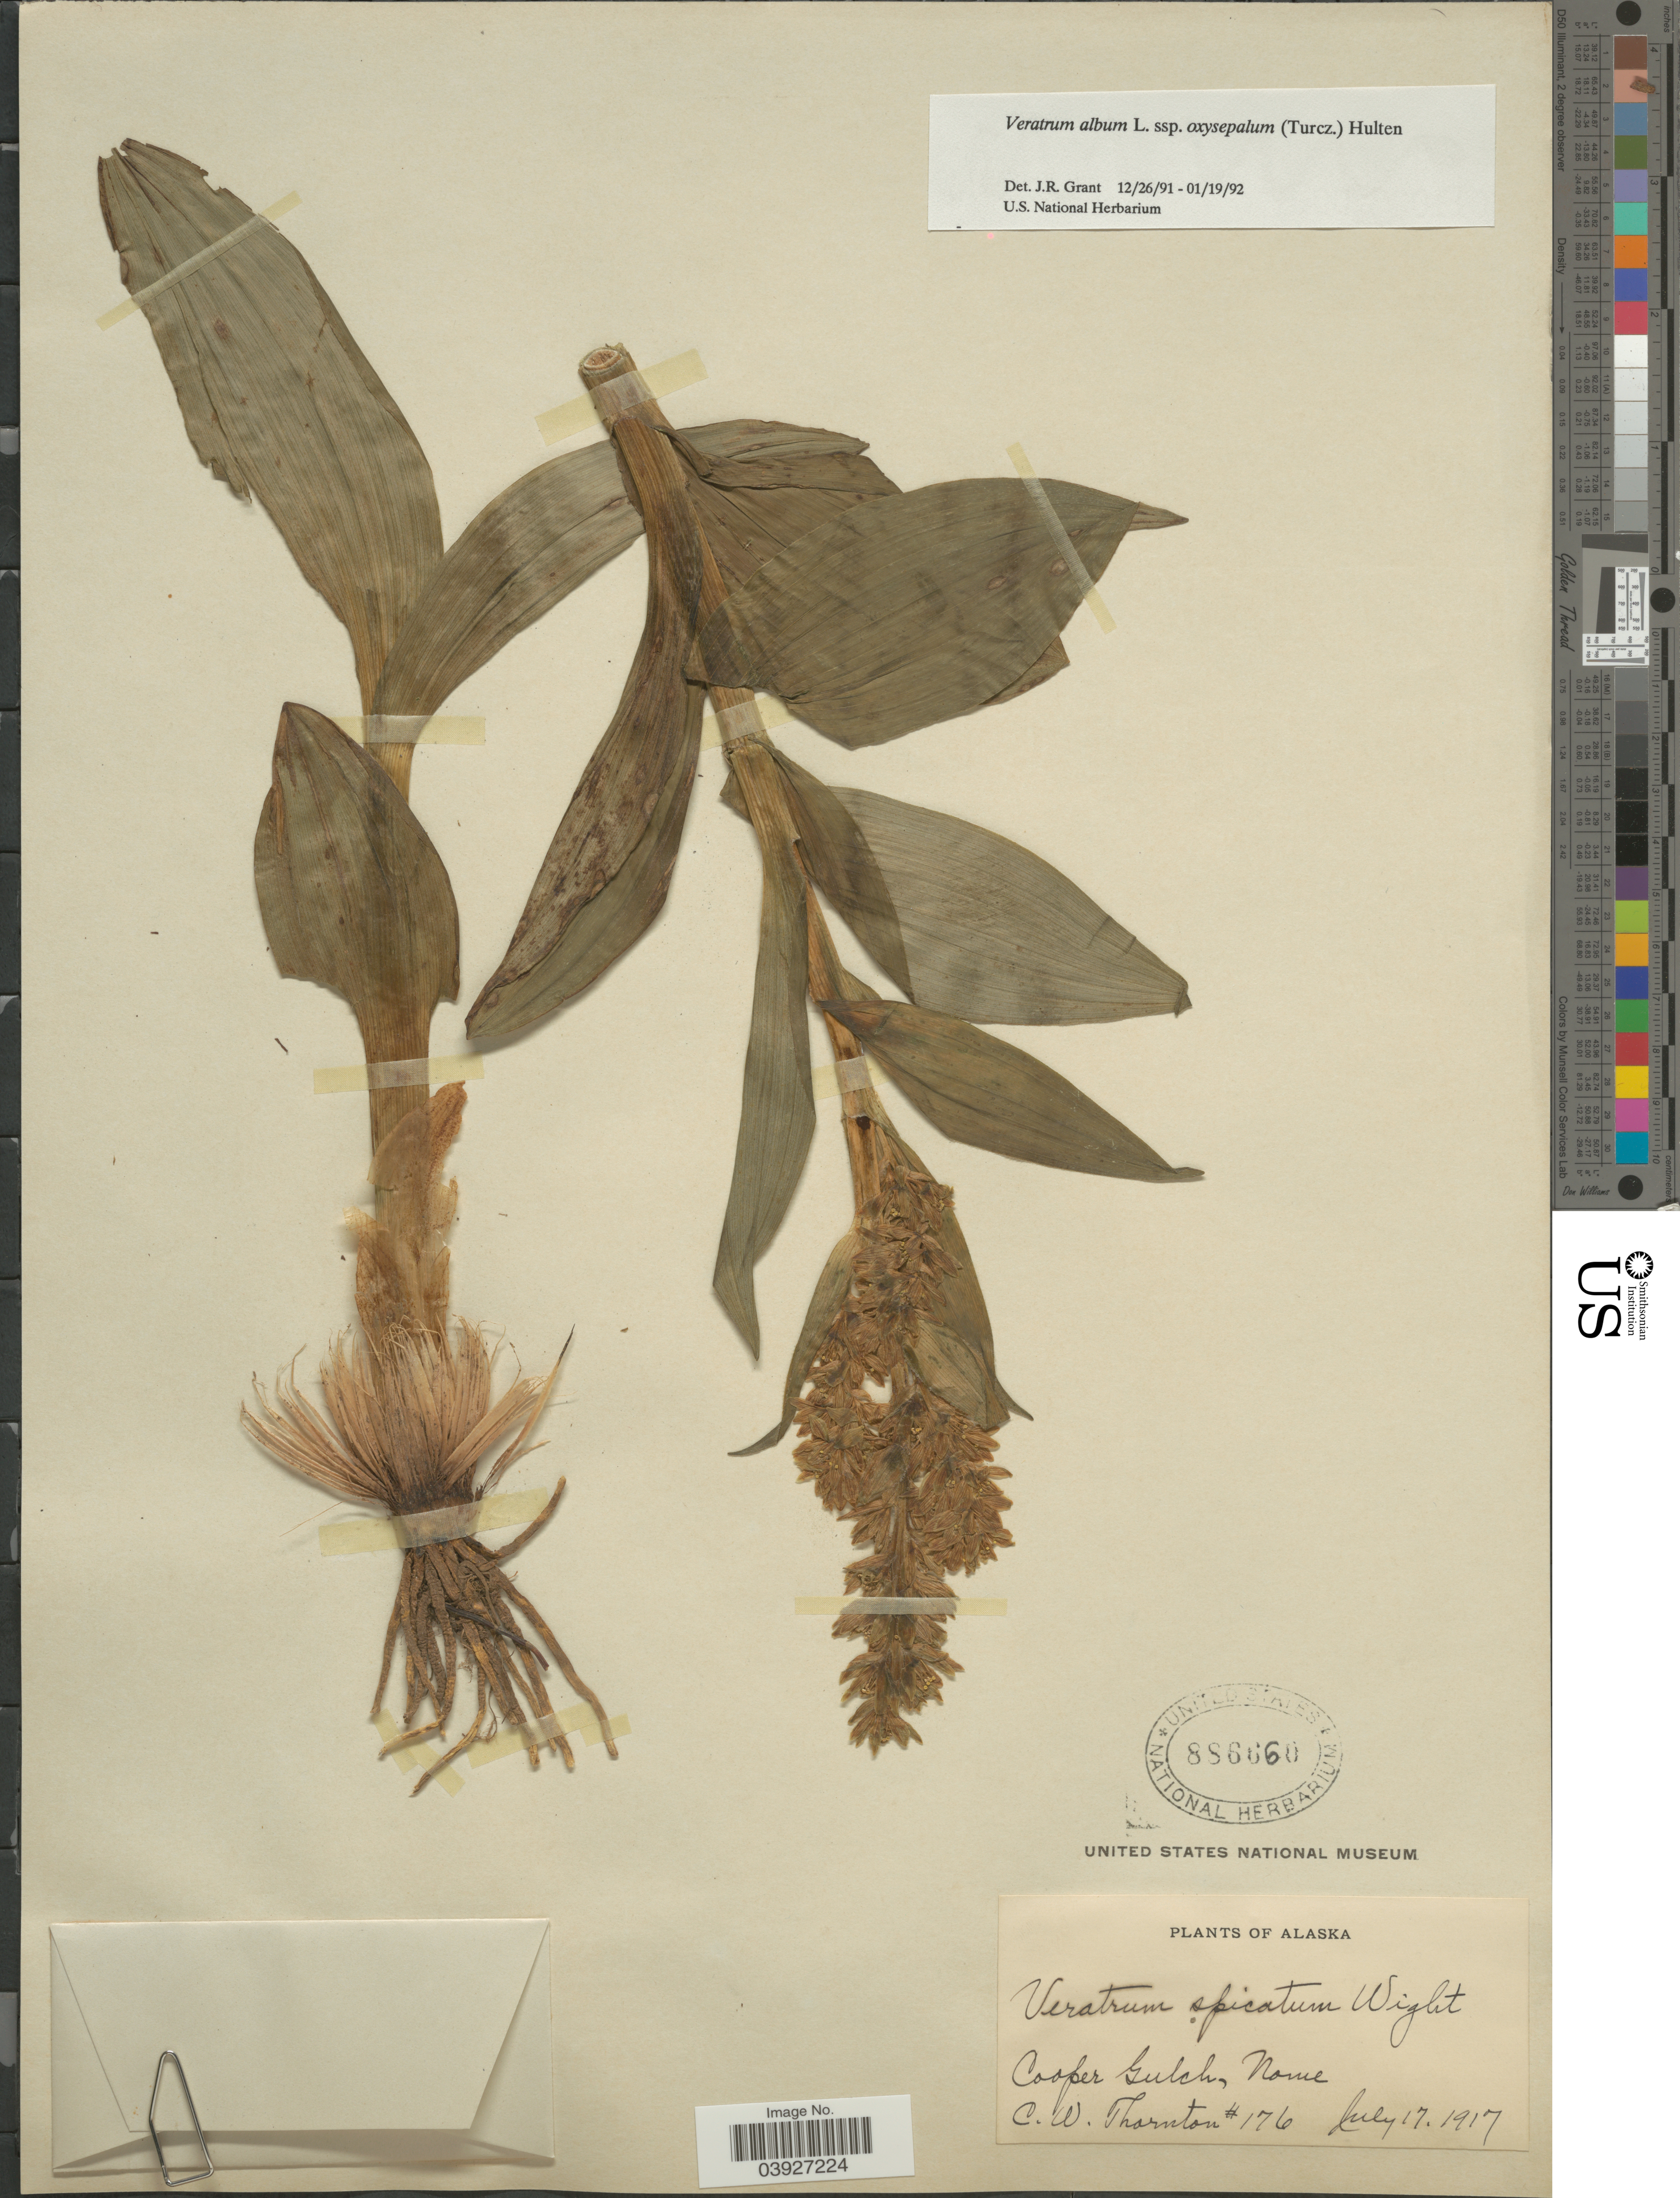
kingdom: Plantae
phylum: Tracheophyta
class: Liliopsida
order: Liliales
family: Melanthiaceae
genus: Veratrum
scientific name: Veratrum album subsp. oxysepalum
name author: (Turcz.) Hultén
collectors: C. Thornton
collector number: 176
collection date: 1917-07-17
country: United States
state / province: Alaska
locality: Cooper Gulch, Nome.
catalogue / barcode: US 886660